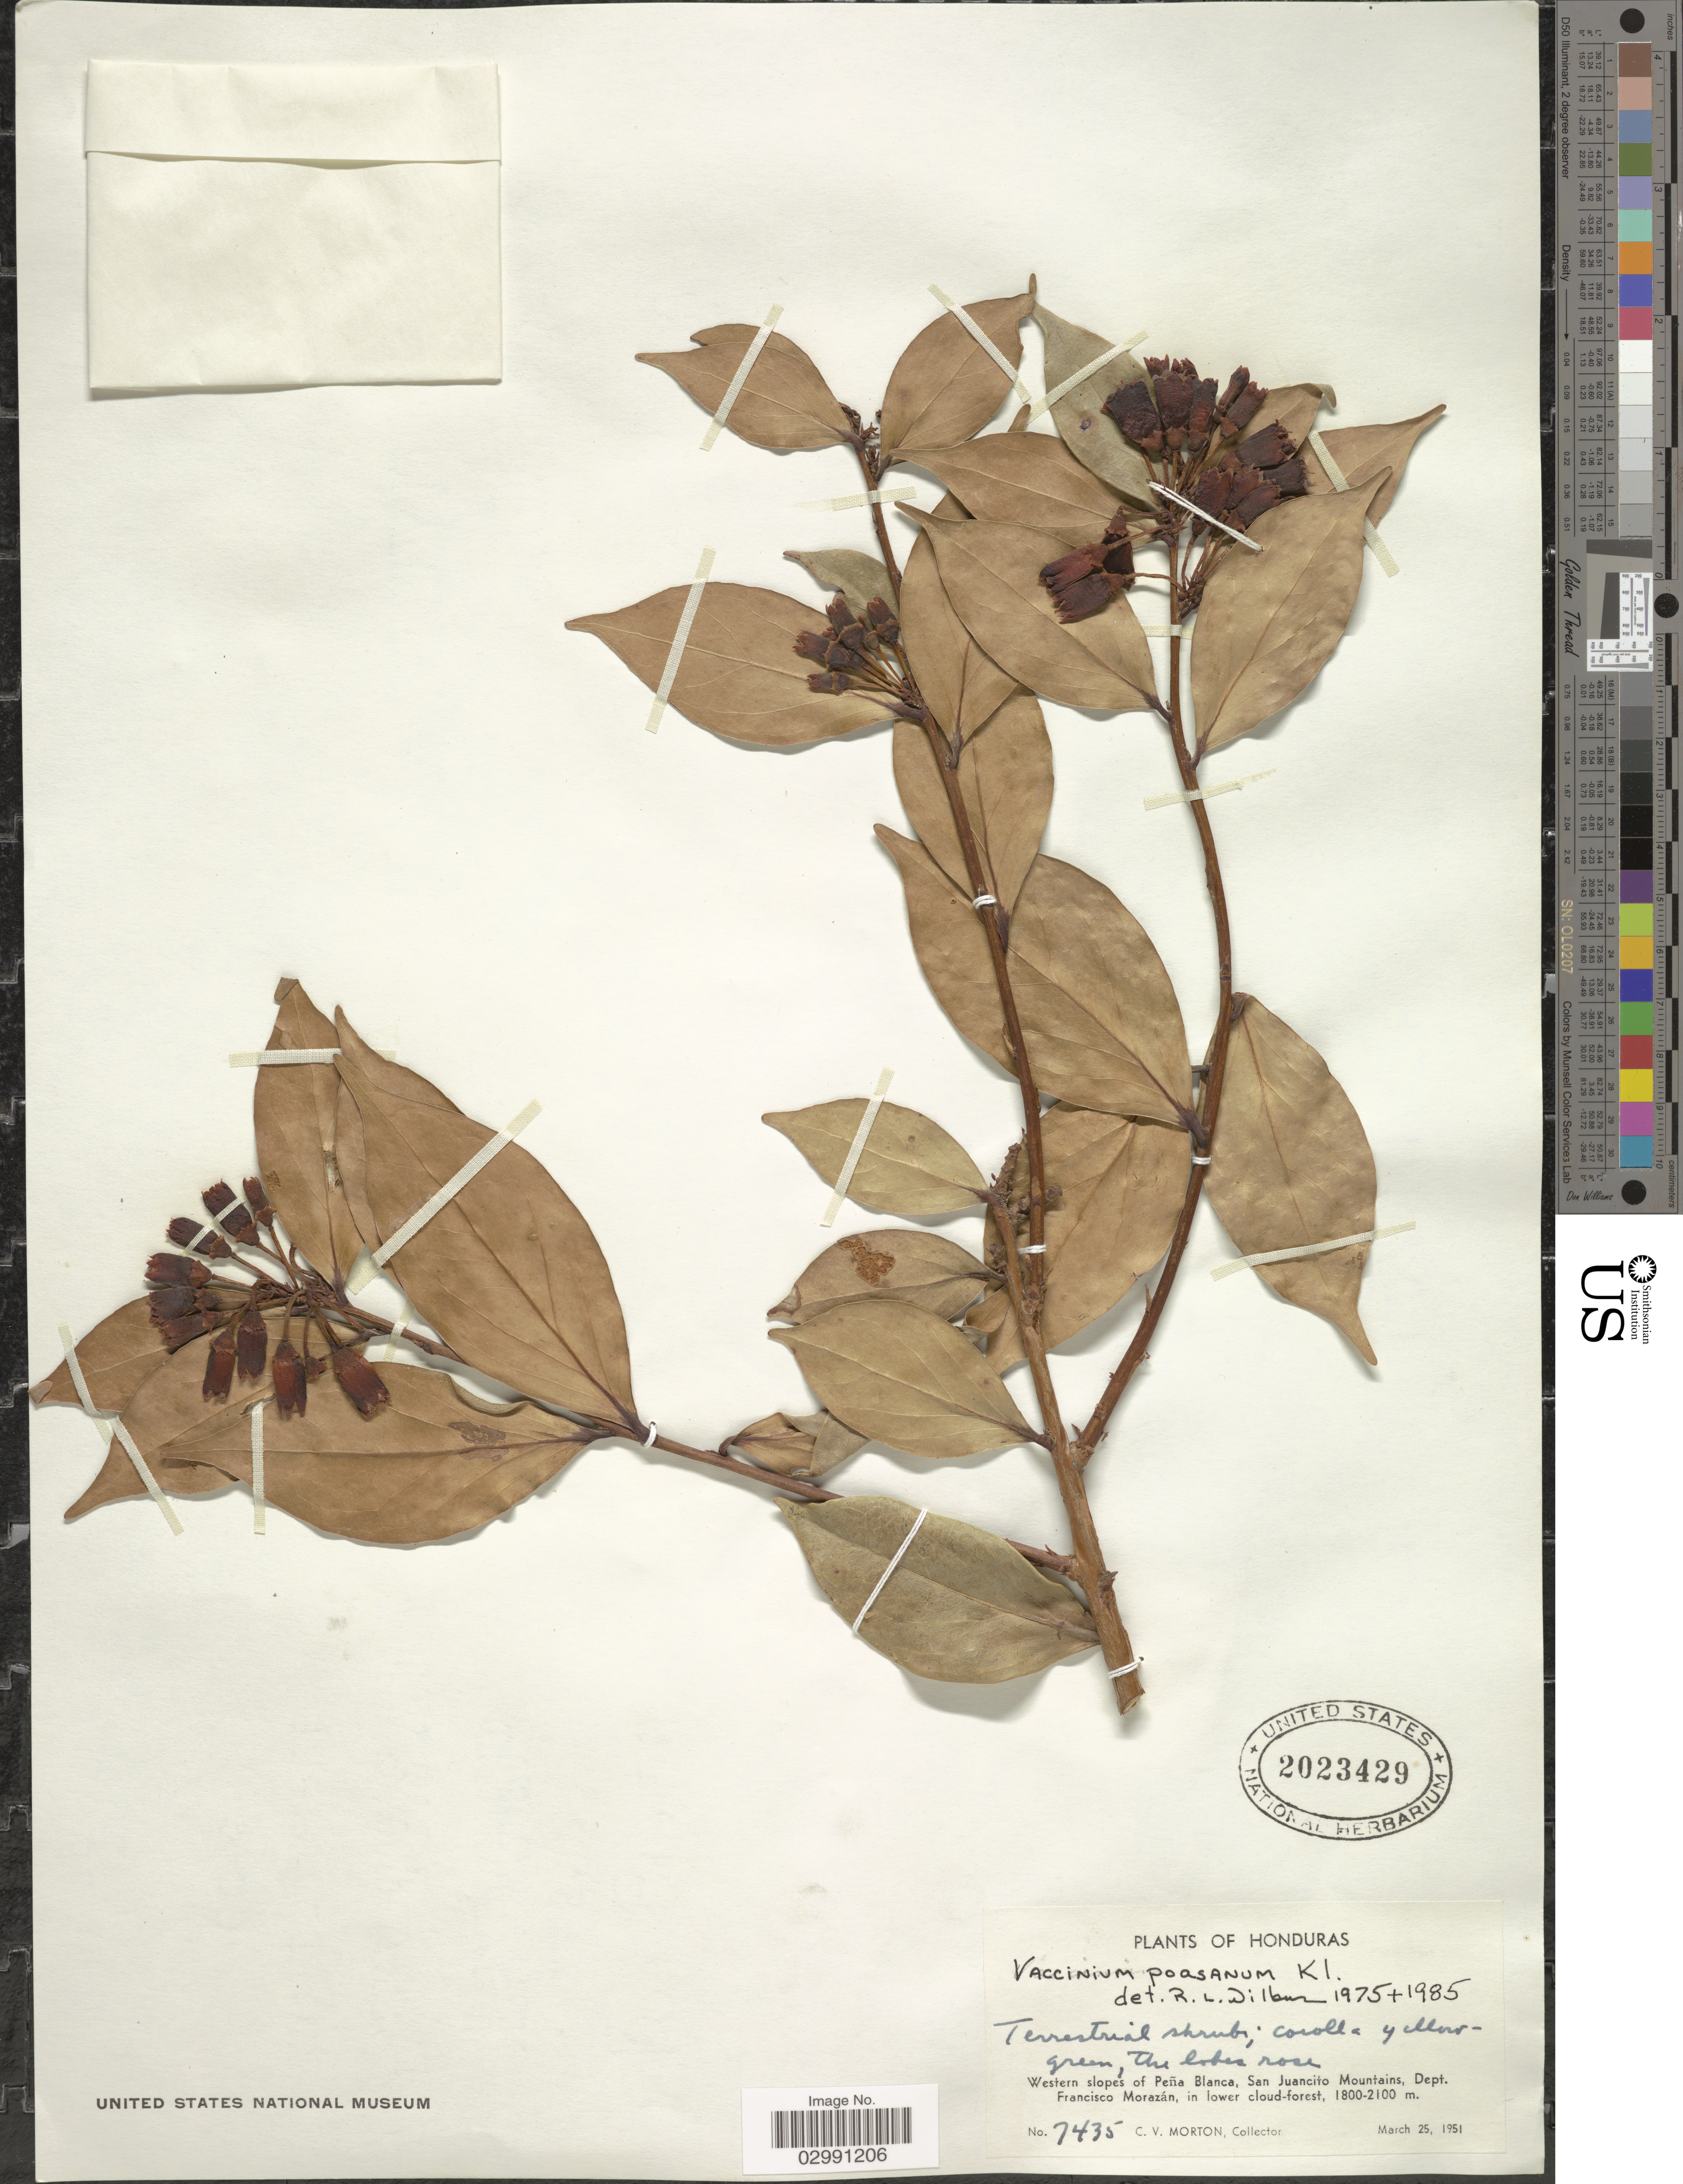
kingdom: Plantae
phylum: Tracheophyta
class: Magnoliopsida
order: Ericales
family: Ericaceae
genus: Vaccinium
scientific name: Vaccinium poasanum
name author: Donn. Sm.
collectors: C. V. Morton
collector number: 7435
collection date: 1951-03-25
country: Honduras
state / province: Fco. Morazán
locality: Western slopes of Peña Blanca, San Juancito Mountains, Dept. Francisco Morazán.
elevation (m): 1800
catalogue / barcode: US 2023429